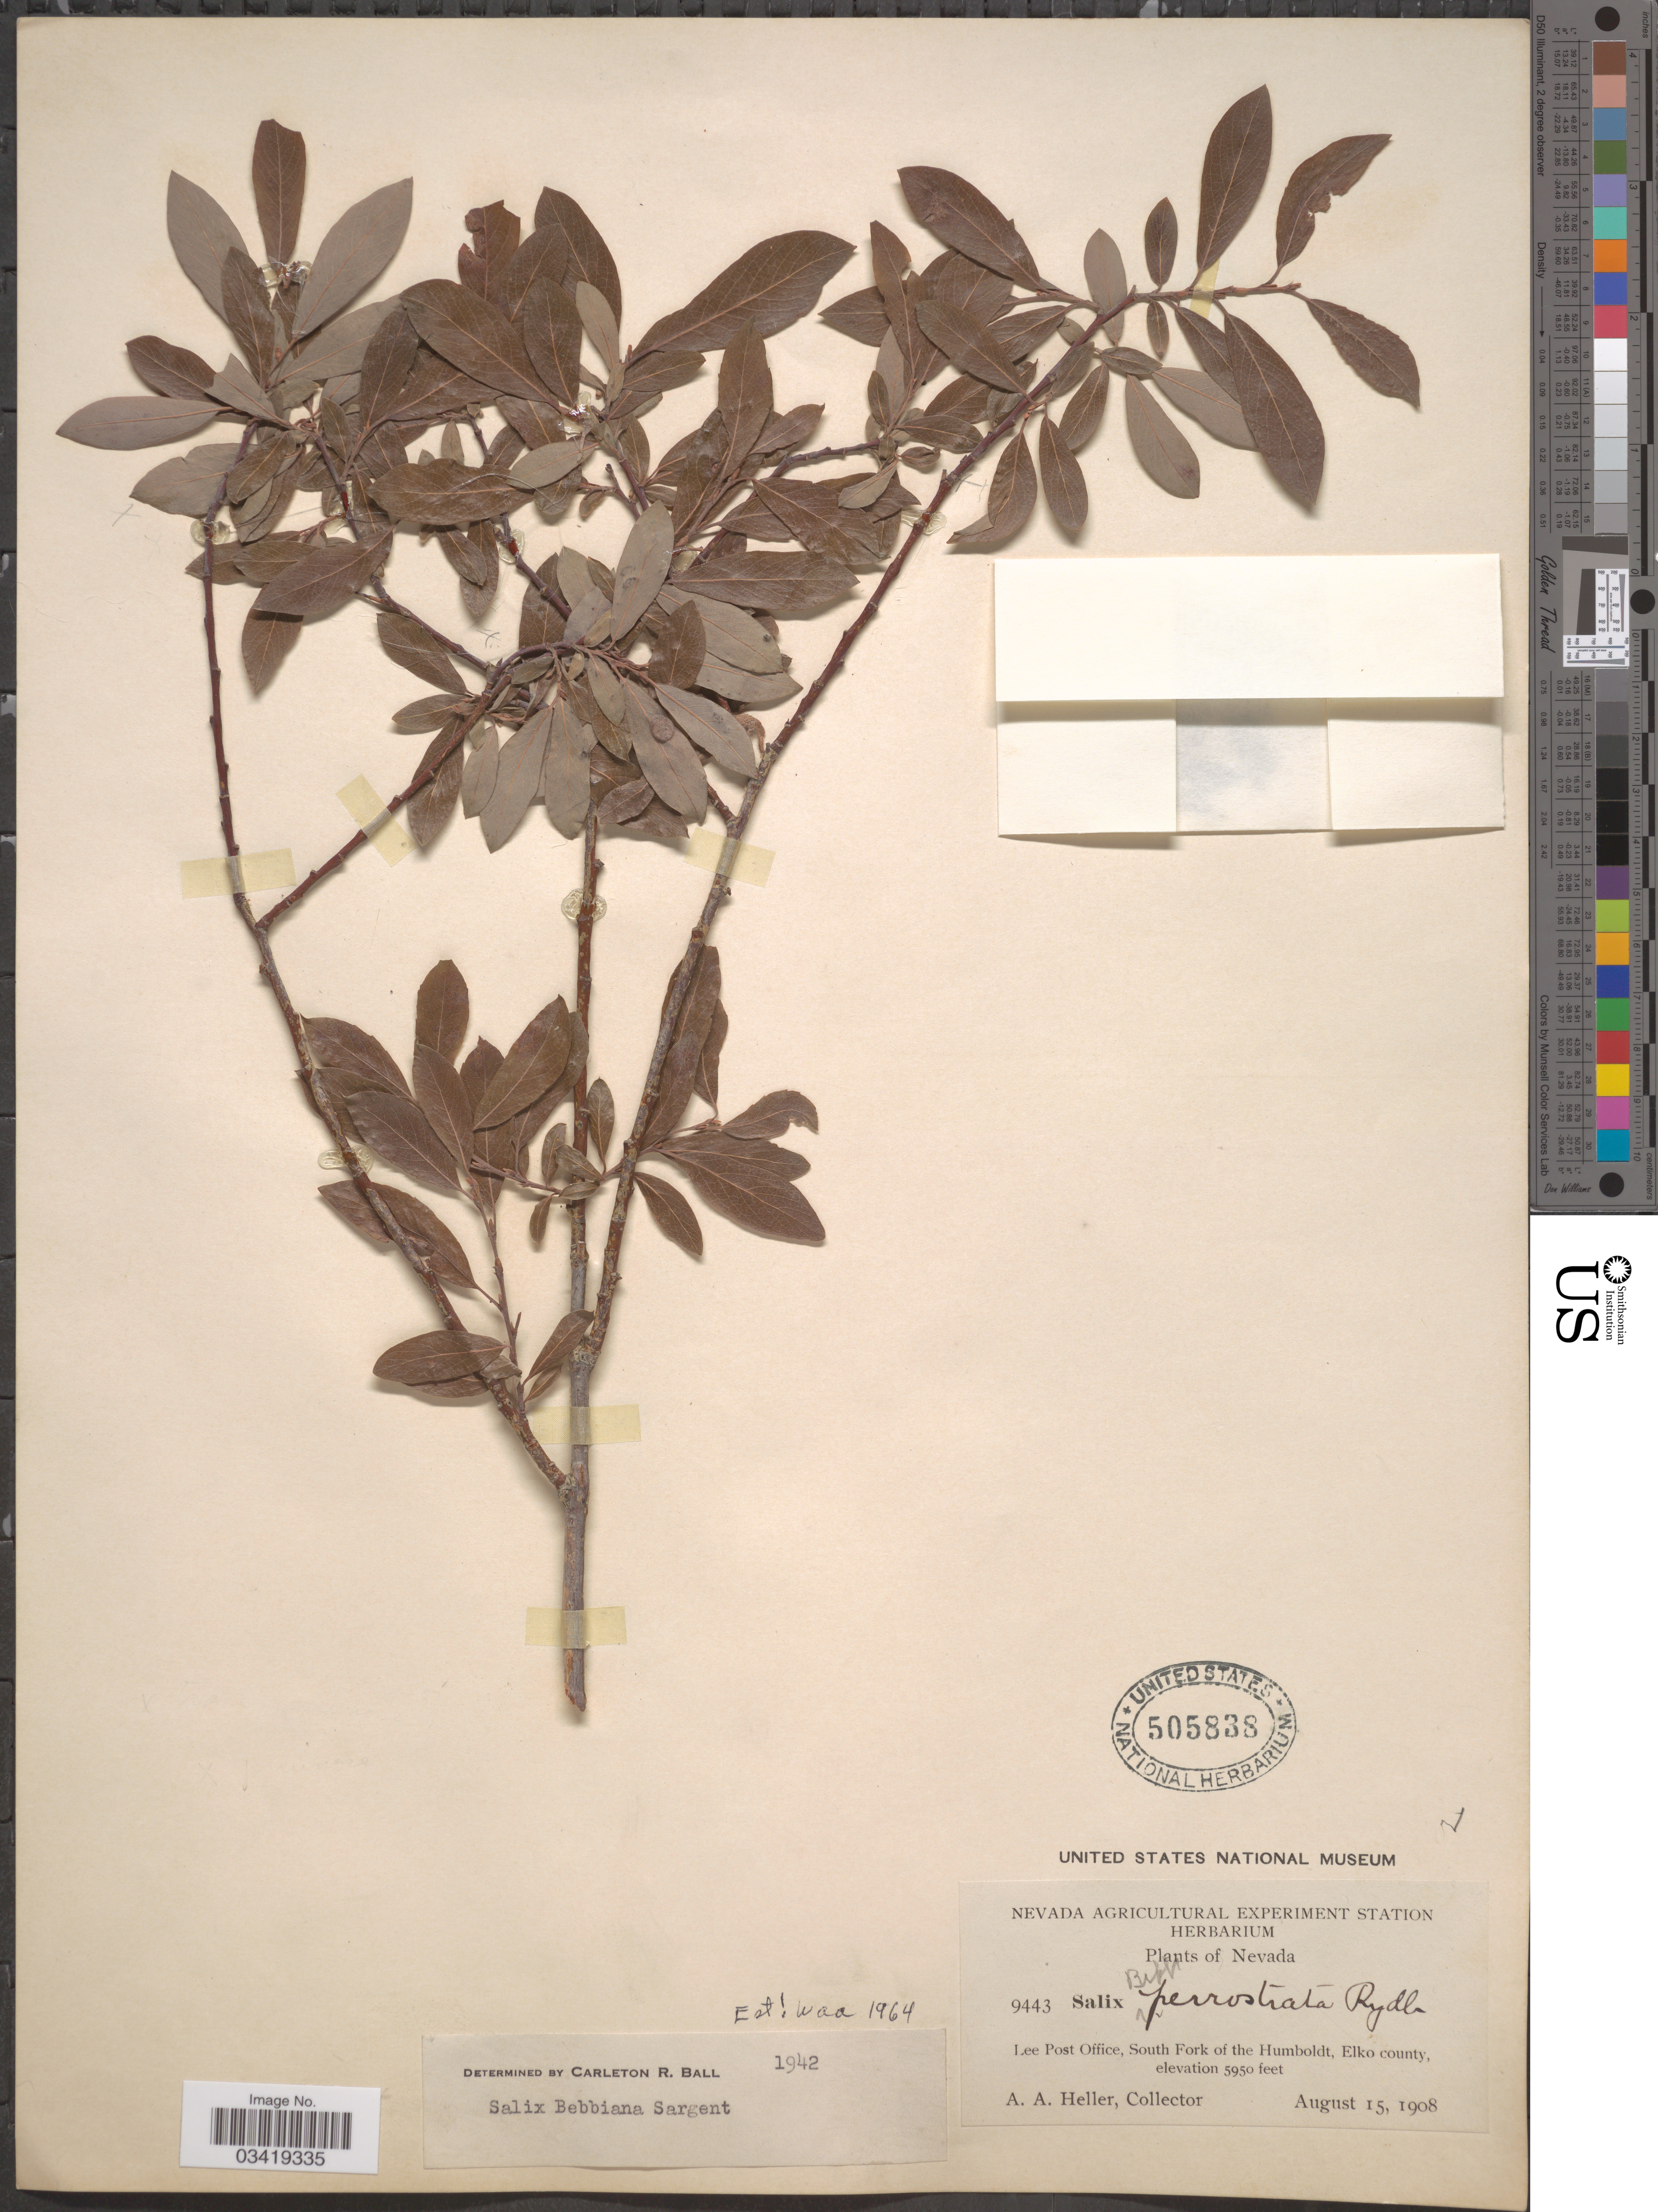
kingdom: Plantae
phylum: Tracheophyta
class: Magnoliopsida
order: Malpighiales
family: Salicaceae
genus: Salix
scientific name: Salix bebbiana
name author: Sarg.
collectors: A. A. Heller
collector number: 9443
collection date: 1908-08-15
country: United States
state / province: Nevada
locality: Lee Post Office, South Fork of the Humboldt, Elko county.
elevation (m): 1814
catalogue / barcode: US 505838